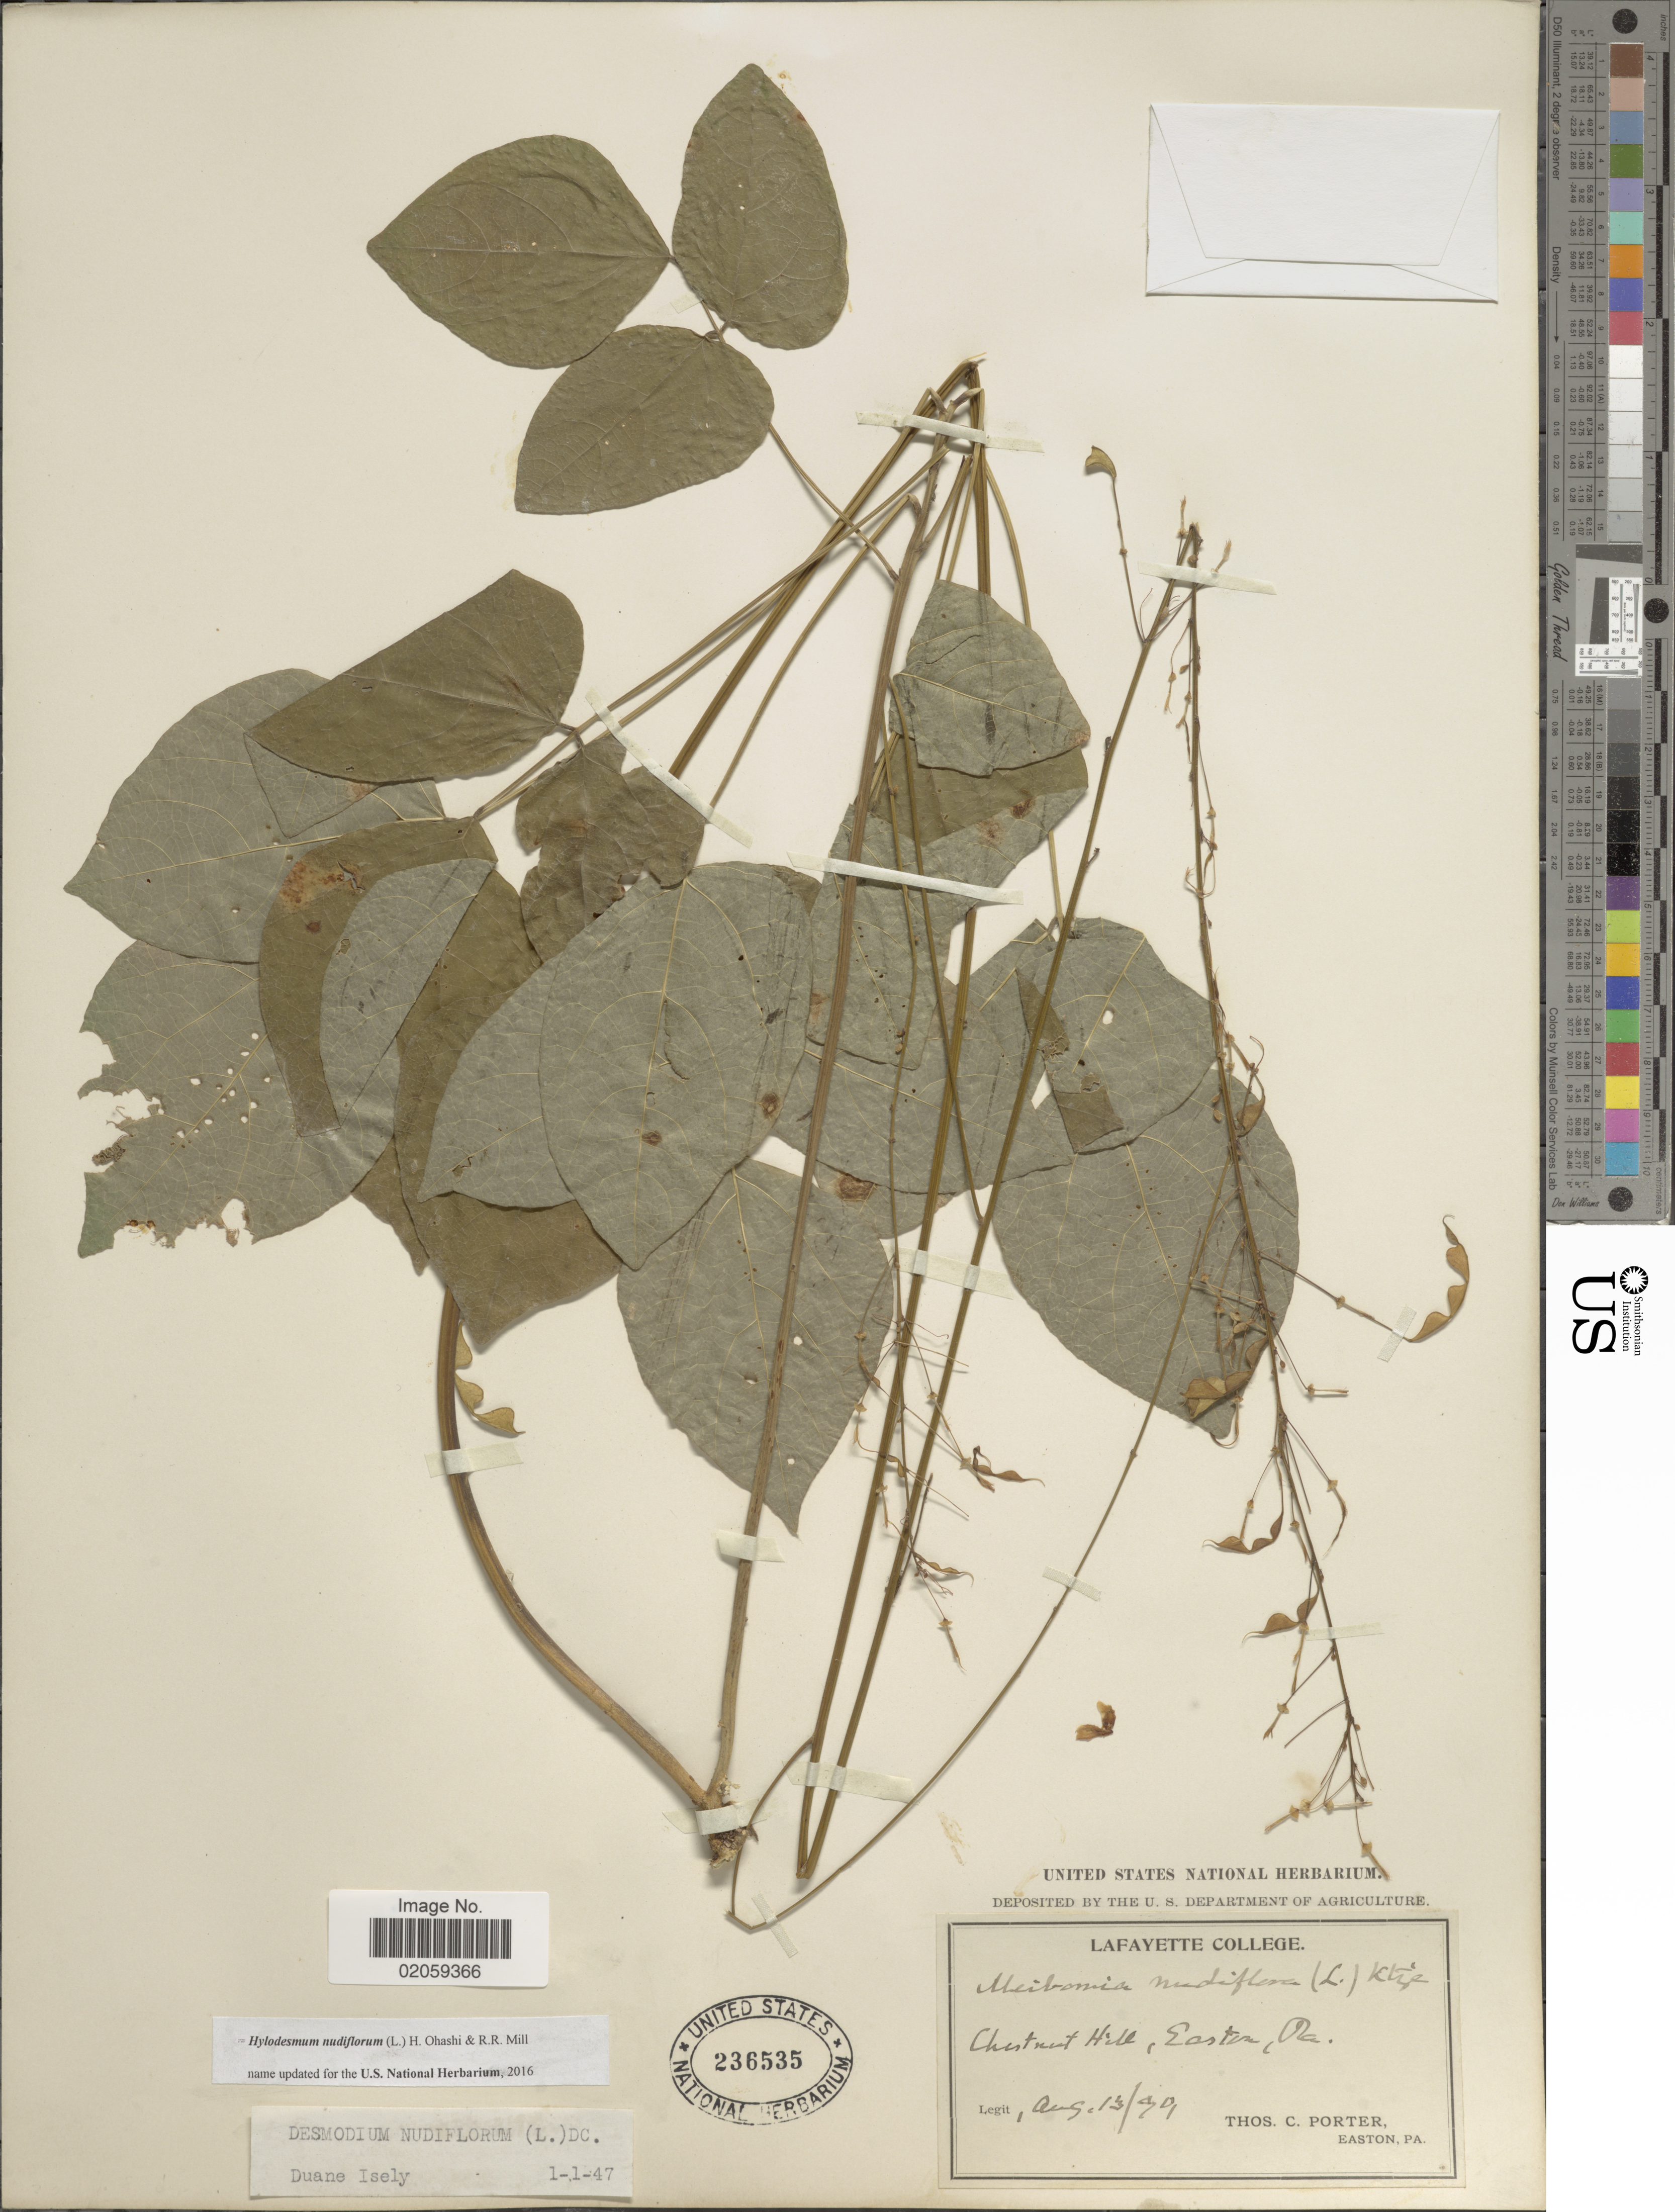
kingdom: Plantae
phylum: Tracheophyta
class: Magnoliopsida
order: Fabales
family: Fabaceae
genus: Hylodesmum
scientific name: Hylodesmum nudiflorum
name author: (L.) H. Ohashi & R.R. Mill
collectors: T. Porter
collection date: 1901-08-13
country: United States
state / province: Pennsylvania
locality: Chestnut Hill, Easton, Pa.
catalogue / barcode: US 236535